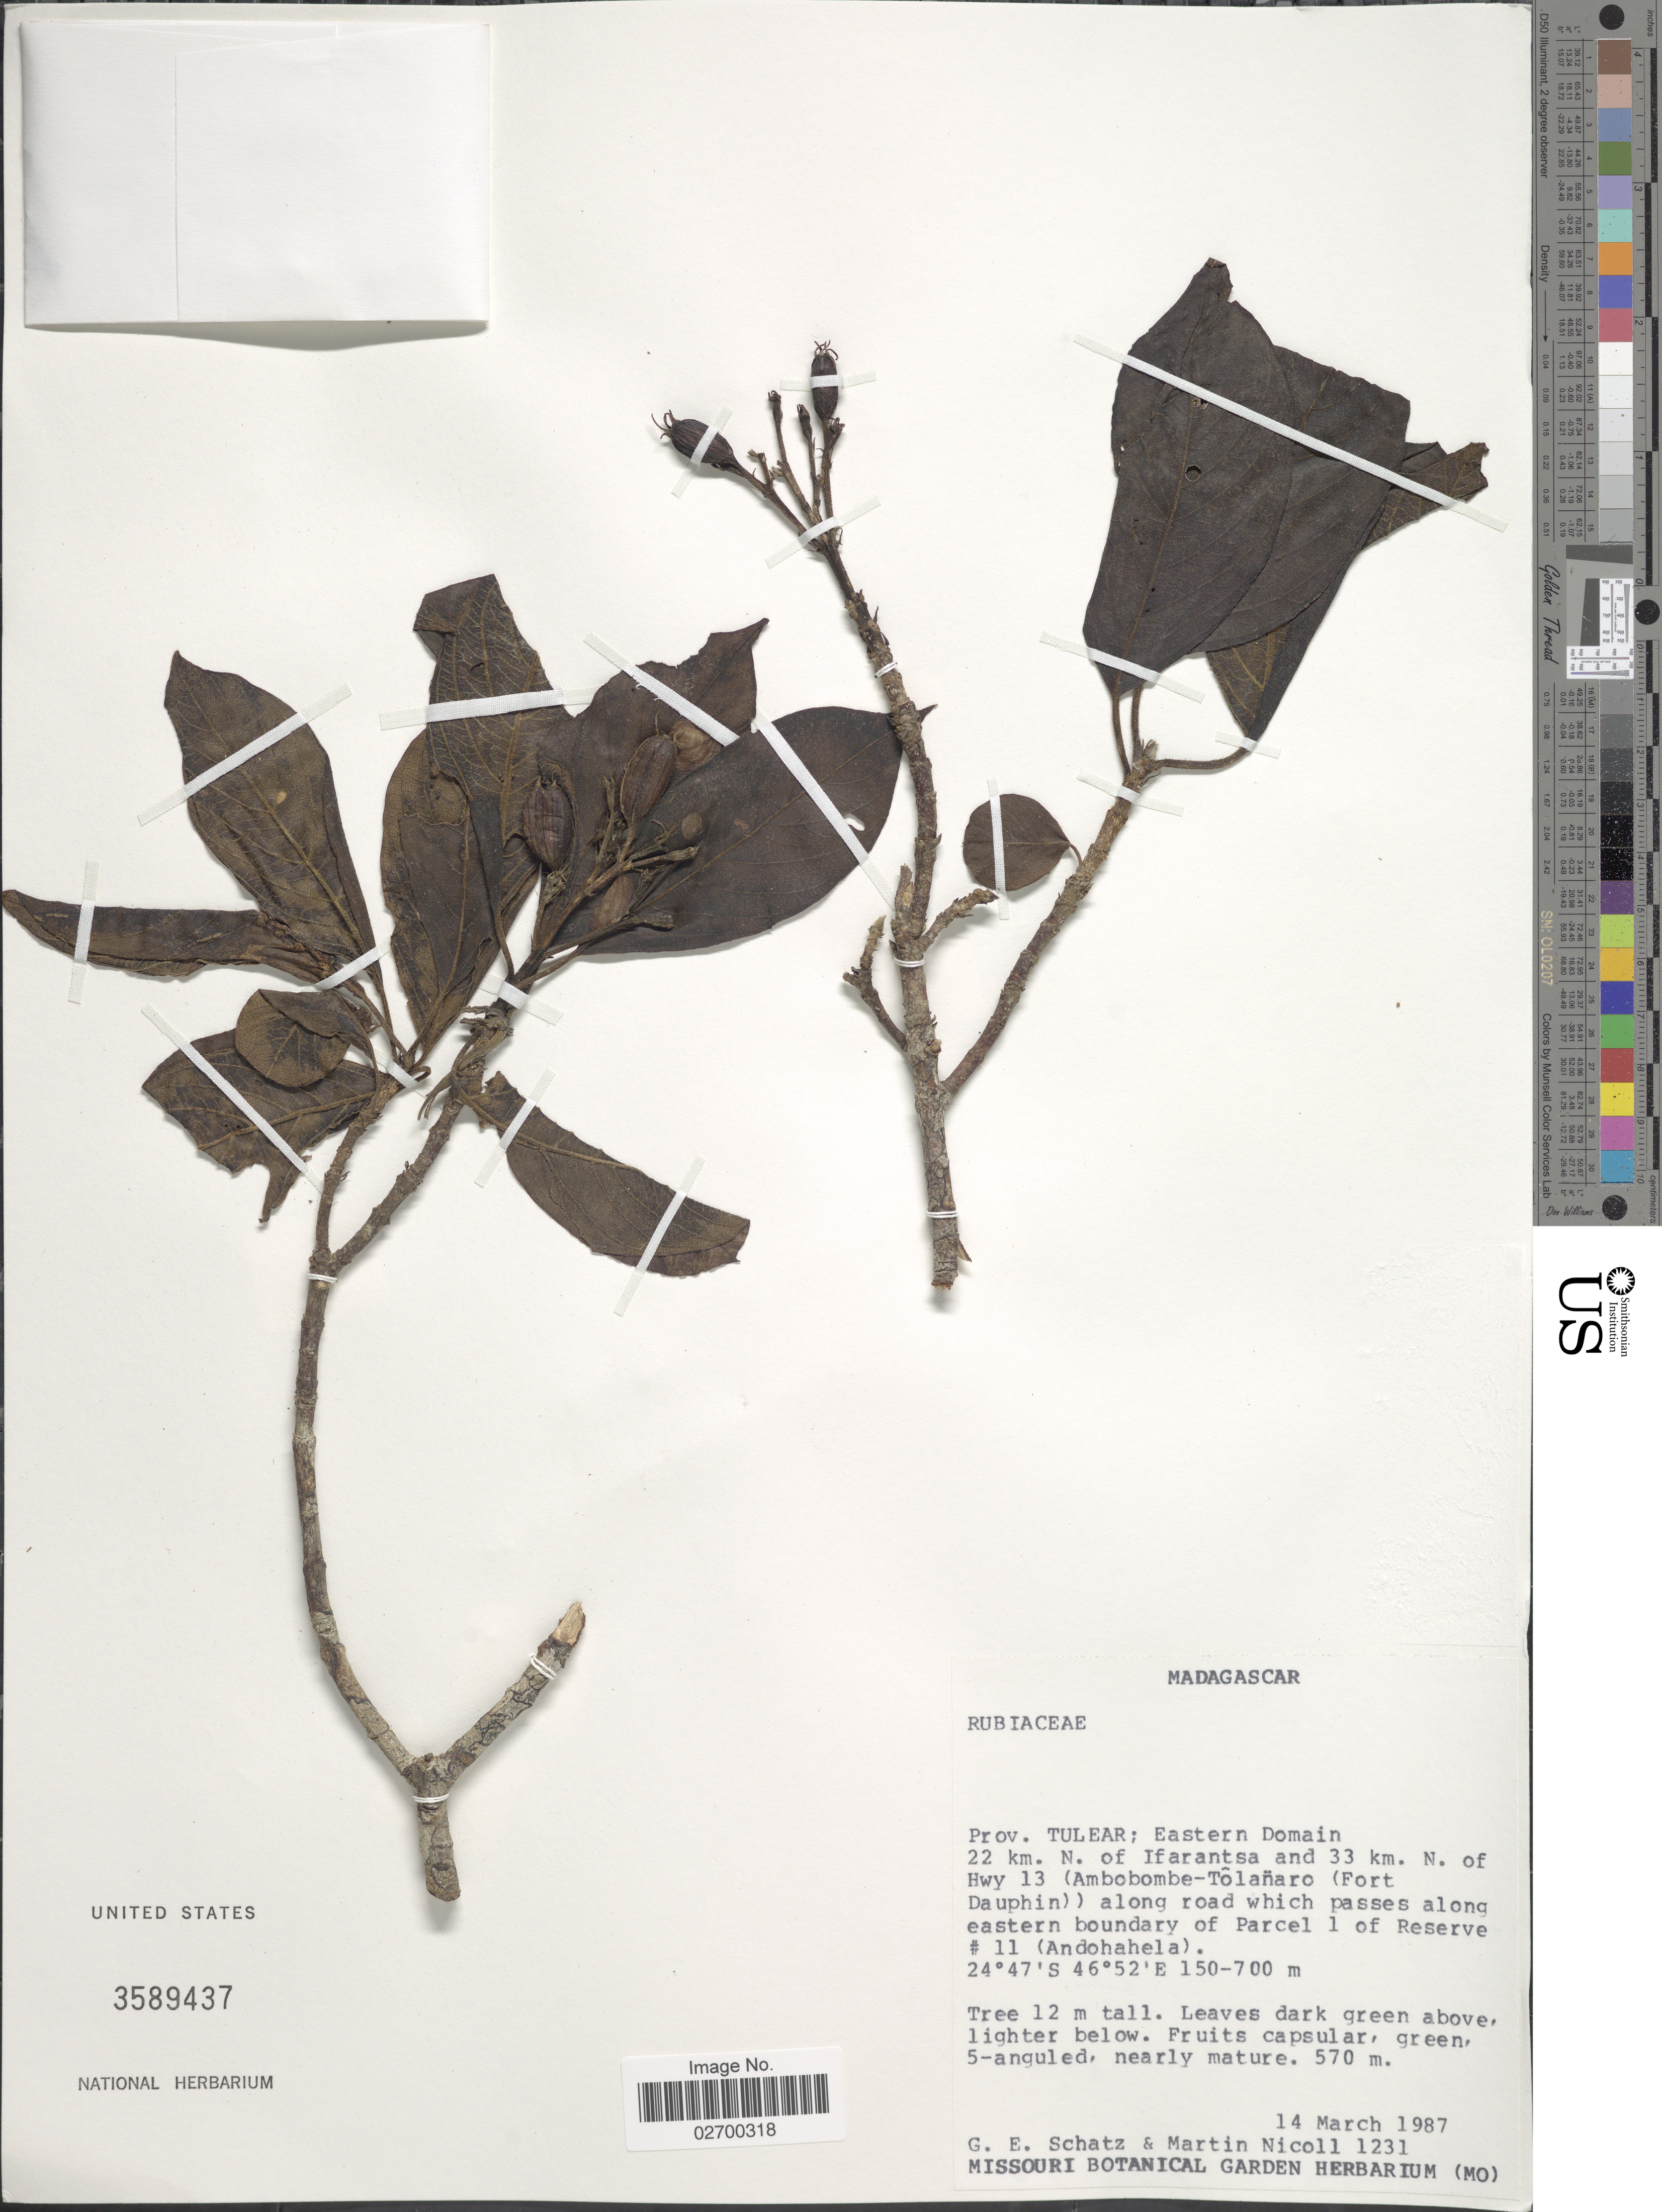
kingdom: Plantae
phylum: Tracheophyta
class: Magnoliopsida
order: Gentianales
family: Rubiaceae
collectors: G. Schatz & M. Nicoll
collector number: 1231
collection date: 1987-03-14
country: Madagascar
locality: Prov. Tulear; Eastern Domain 22 km. N. of Ifarantsa and 33 km. N. of Hwy 13 (Ambobombe-Tolanaro (Fort Dauphin) along road which passes along eastern boundary of Parcel I of Reserve # 11 (Andohahela)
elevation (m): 150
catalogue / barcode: US 3589437